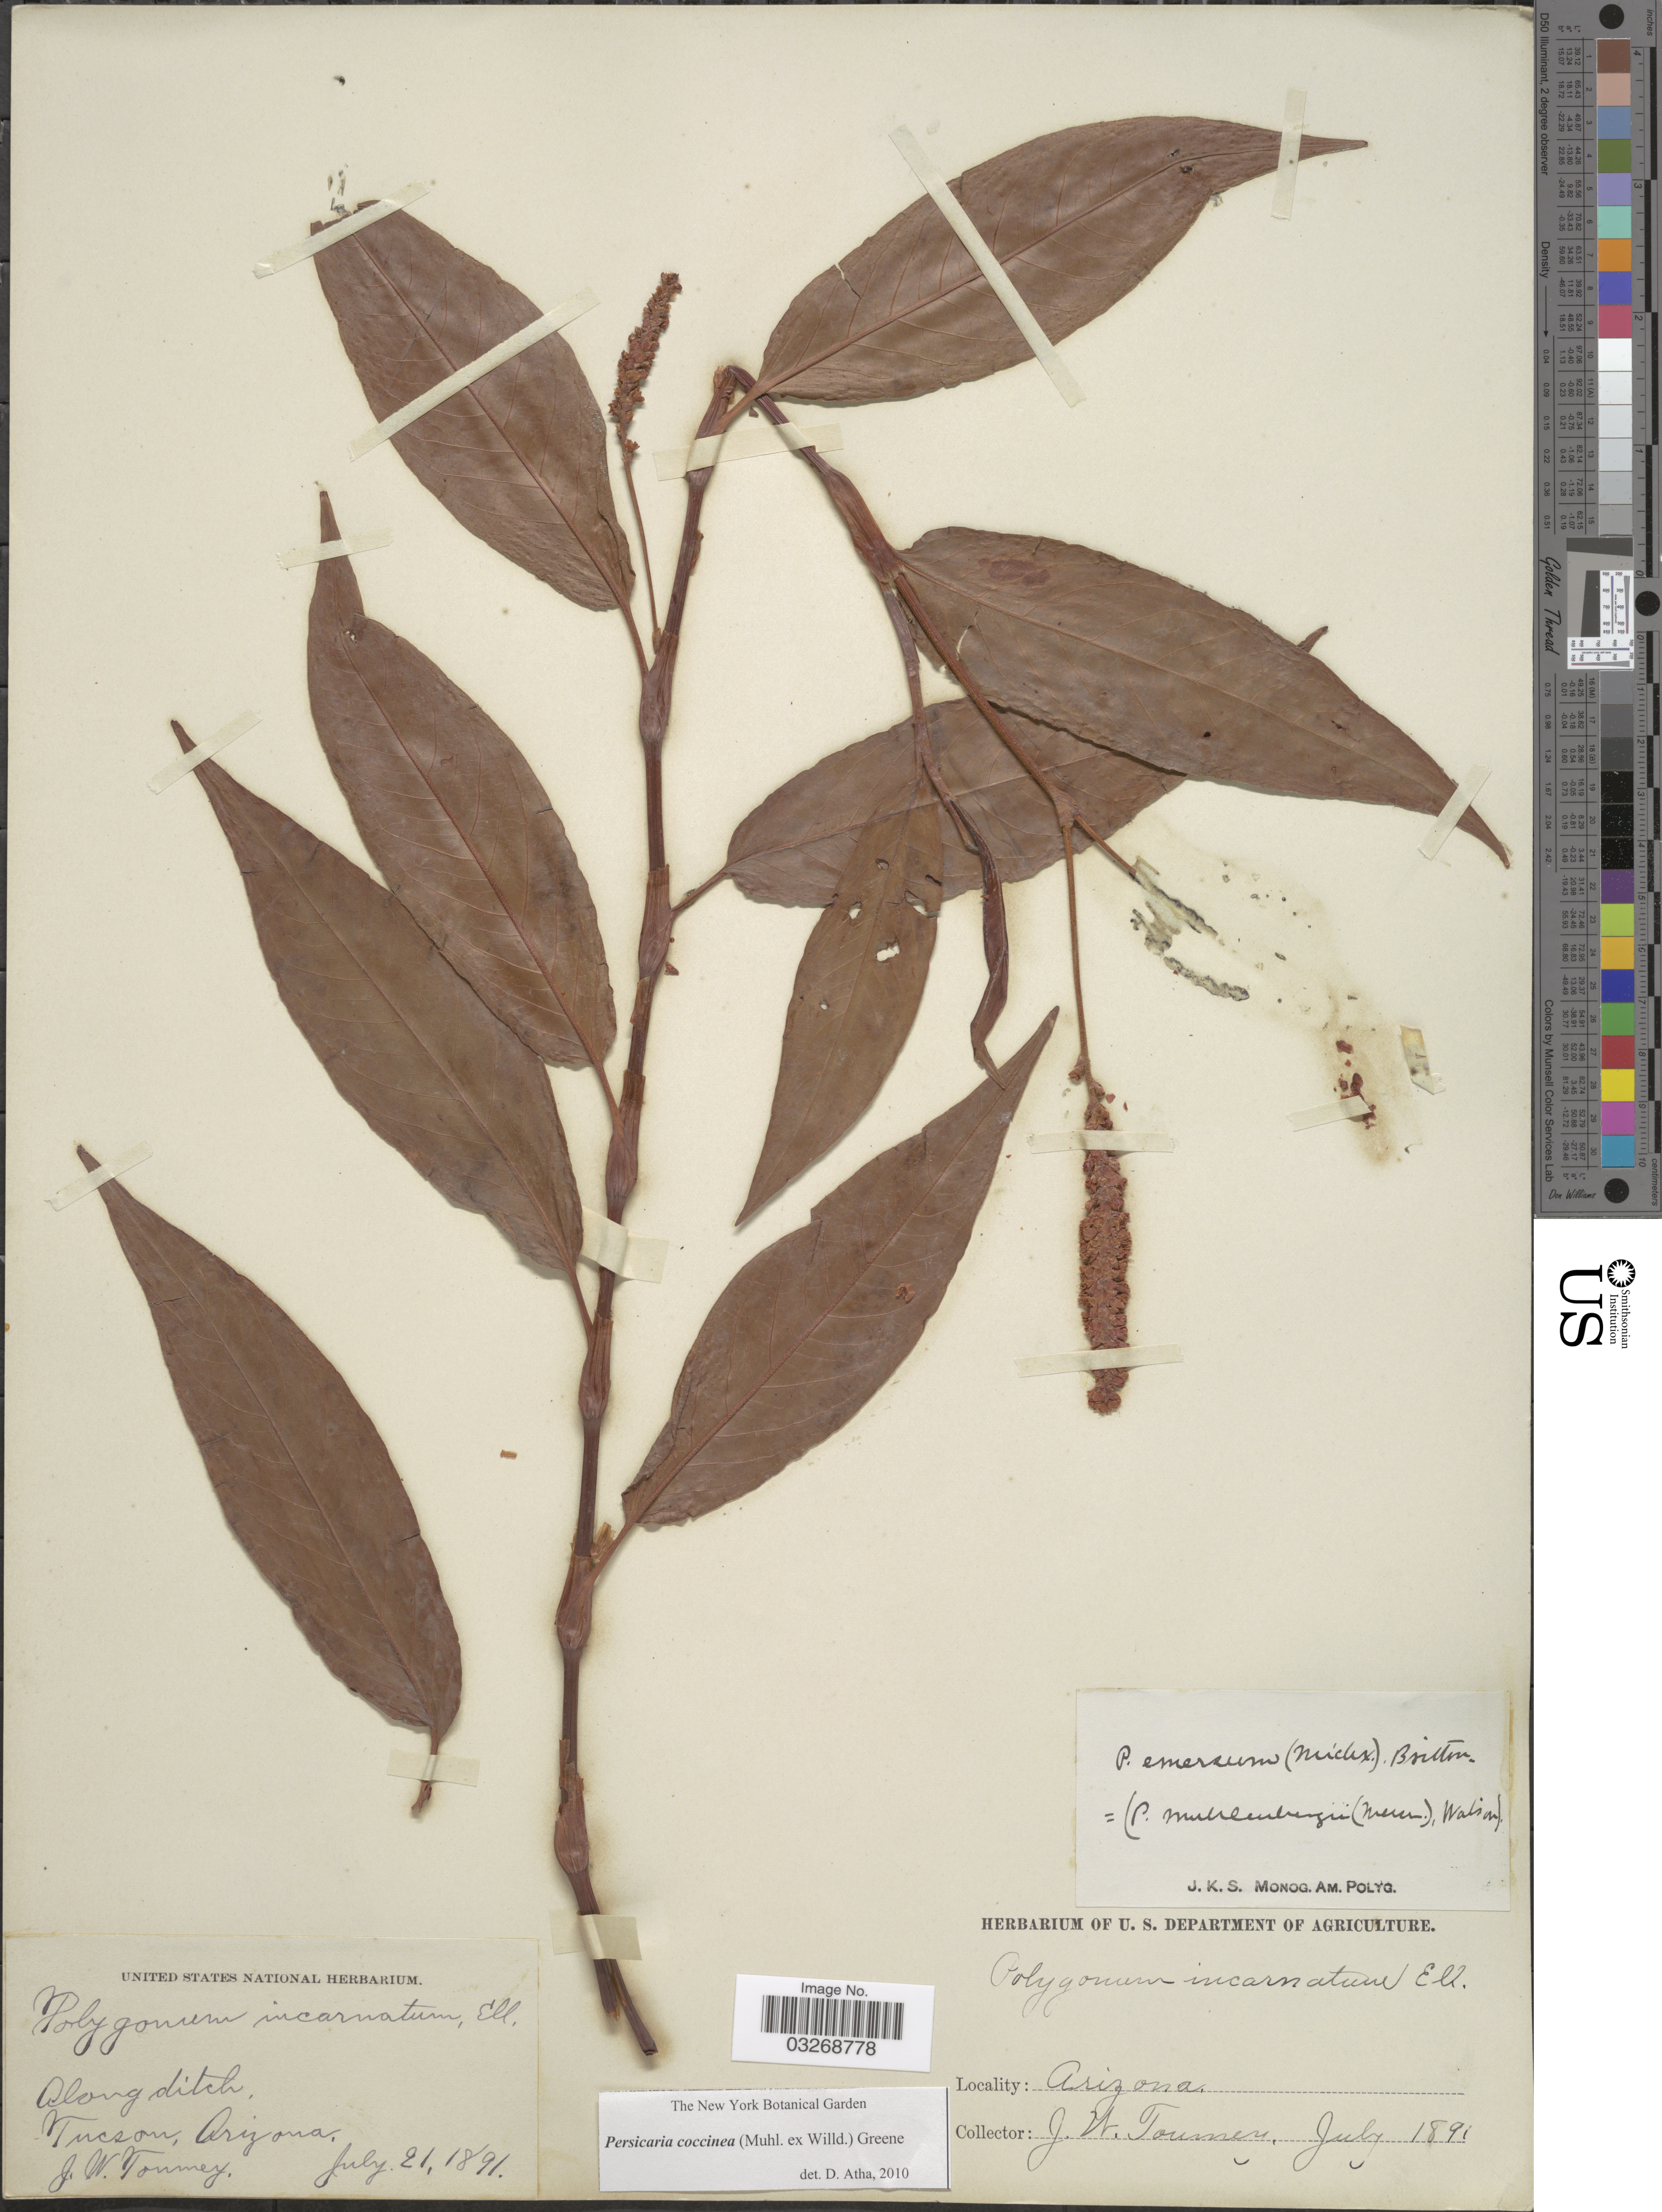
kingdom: Plantae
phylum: Tracheophyta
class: Magnoliopsida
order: Caryophyllales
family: Polygonaceae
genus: Persicaria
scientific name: Persicaria coccinea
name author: (Muhl. ex Willd.) Greene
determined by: Atha, D. E.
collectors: J. W. Toumey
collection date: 1891-07-21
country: United States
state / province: Arizona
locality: Tucson.